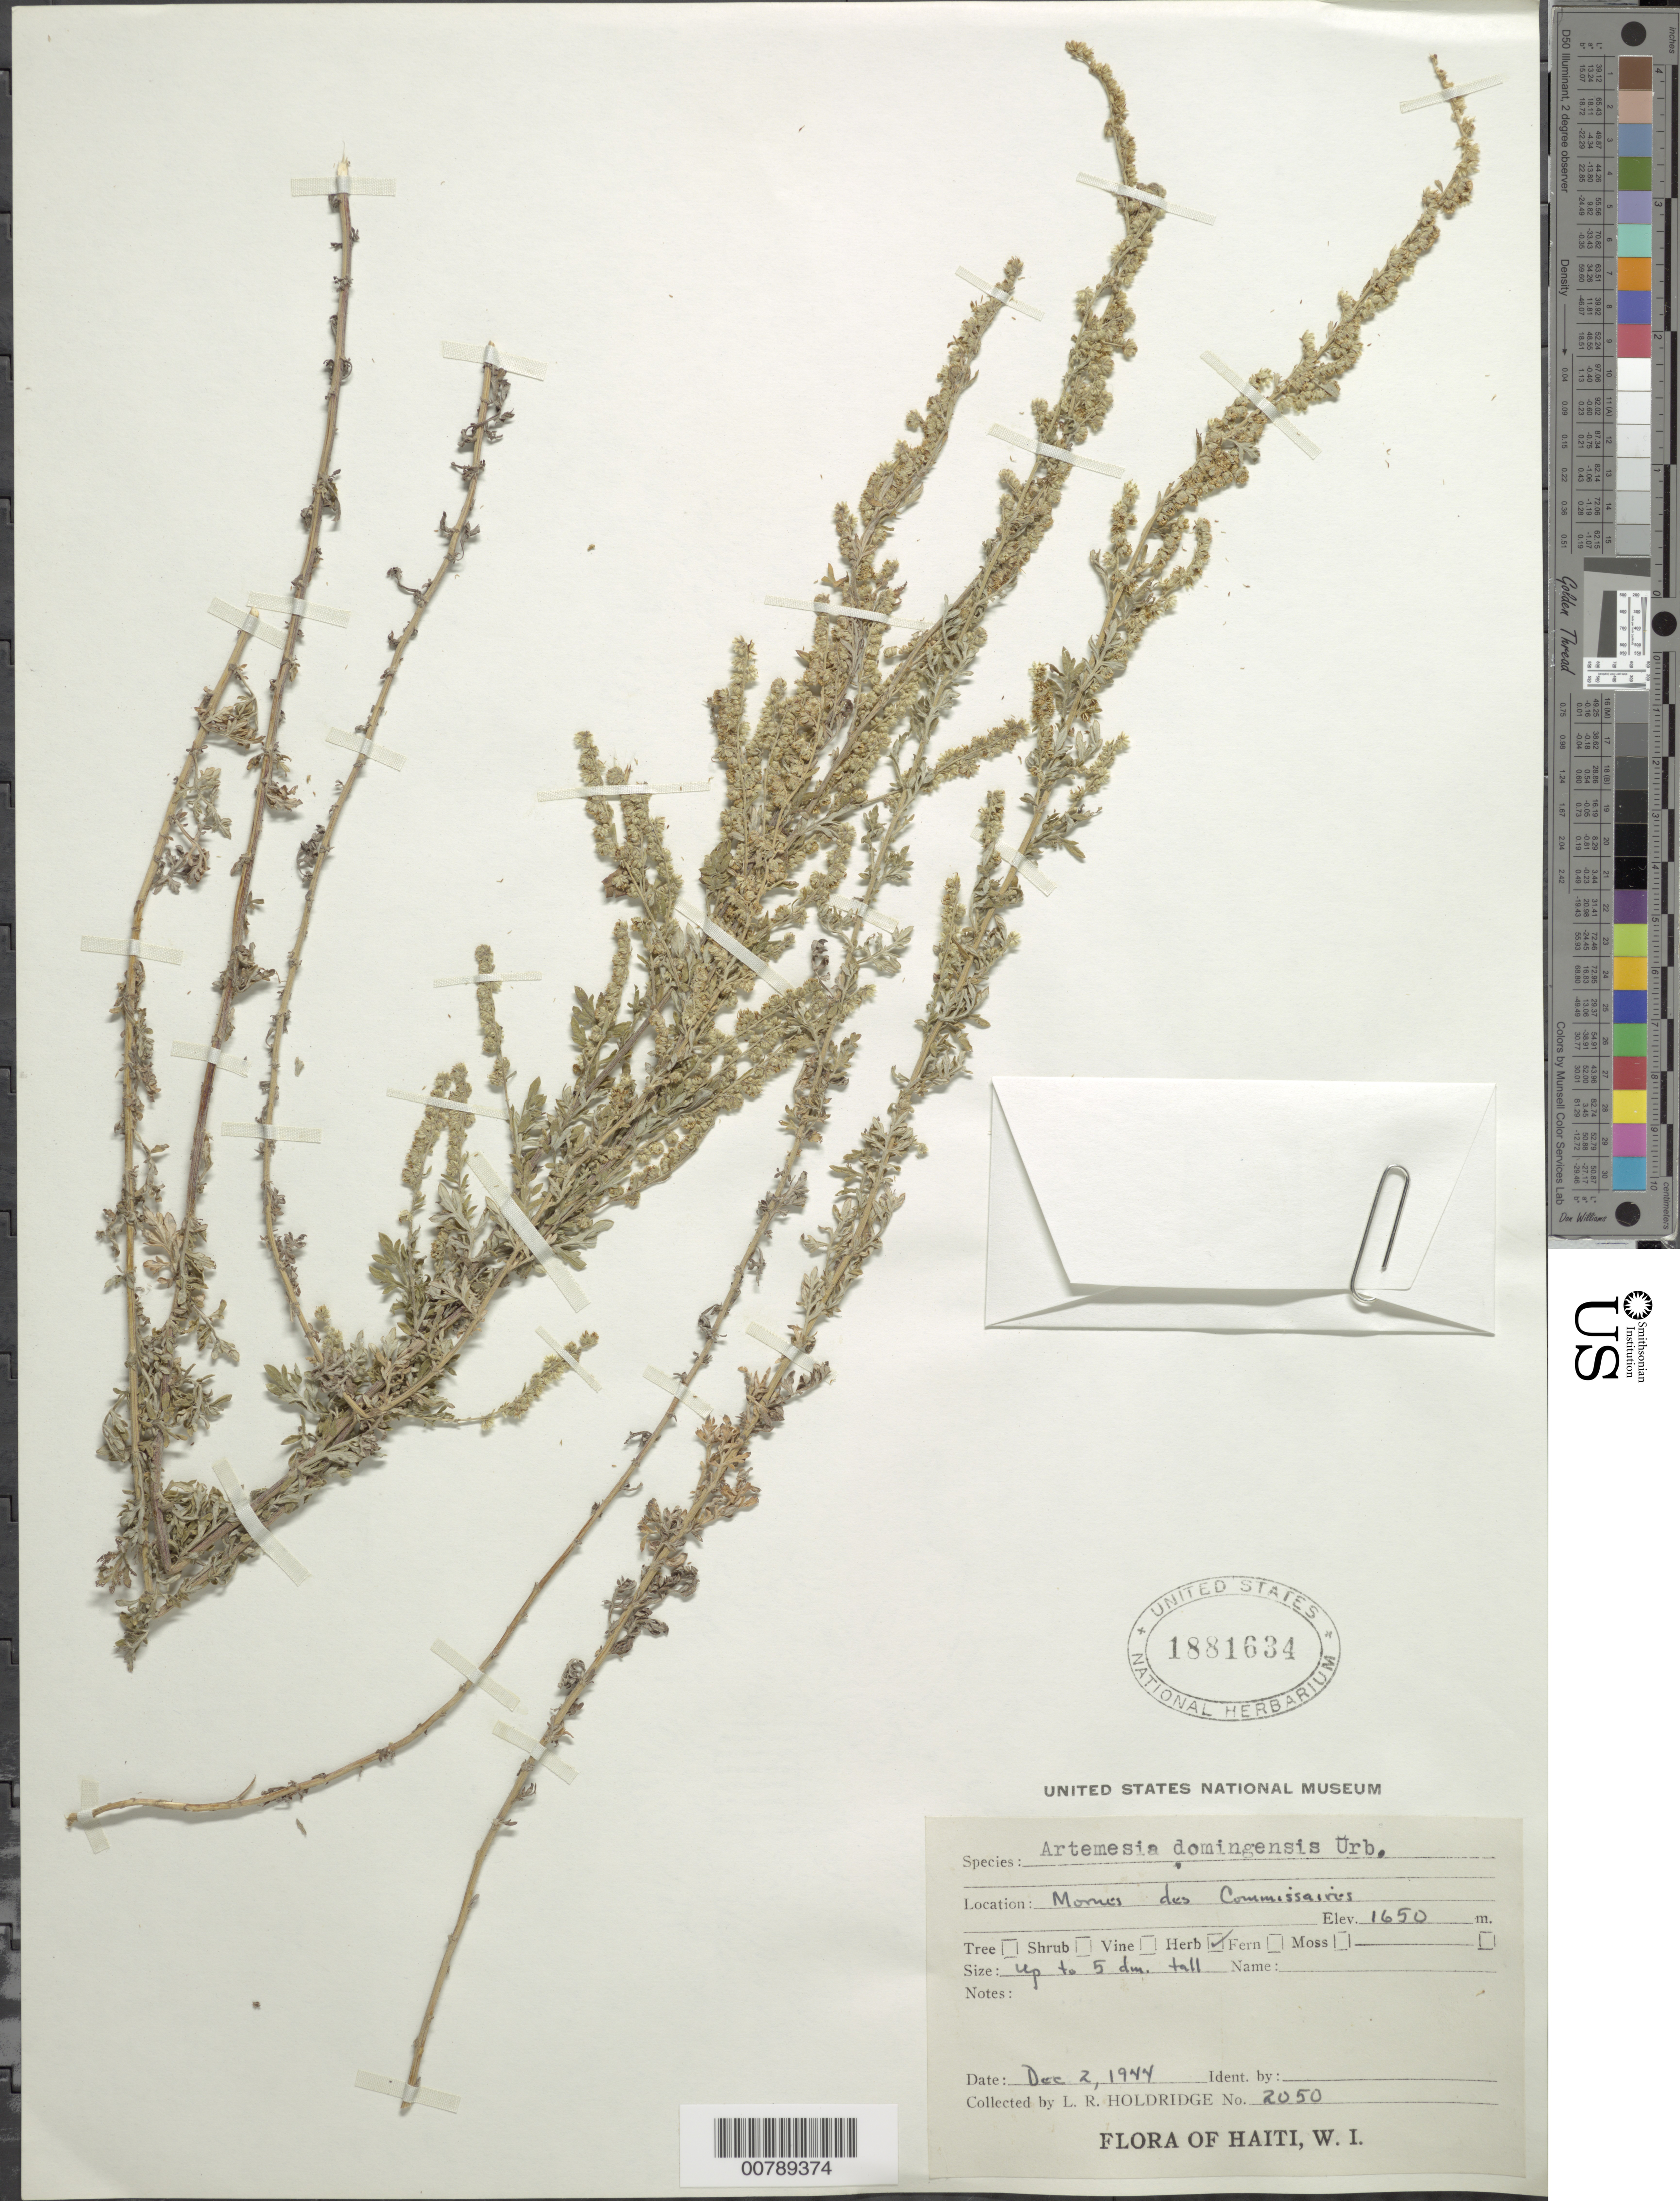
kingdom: Plantae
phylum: Tracheophyta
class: Magnoliopsida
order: Asterales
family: Asteraceae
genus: Artemisia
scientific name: Artemisia domingensis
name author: Urb.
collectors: L. Holdridge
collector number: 2050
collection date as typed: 02 Dec 1944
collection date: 1944-12-02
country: Haiti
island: Hispaniola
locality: Mornes des Commissaires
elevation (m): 1650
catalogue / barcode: US 1881634